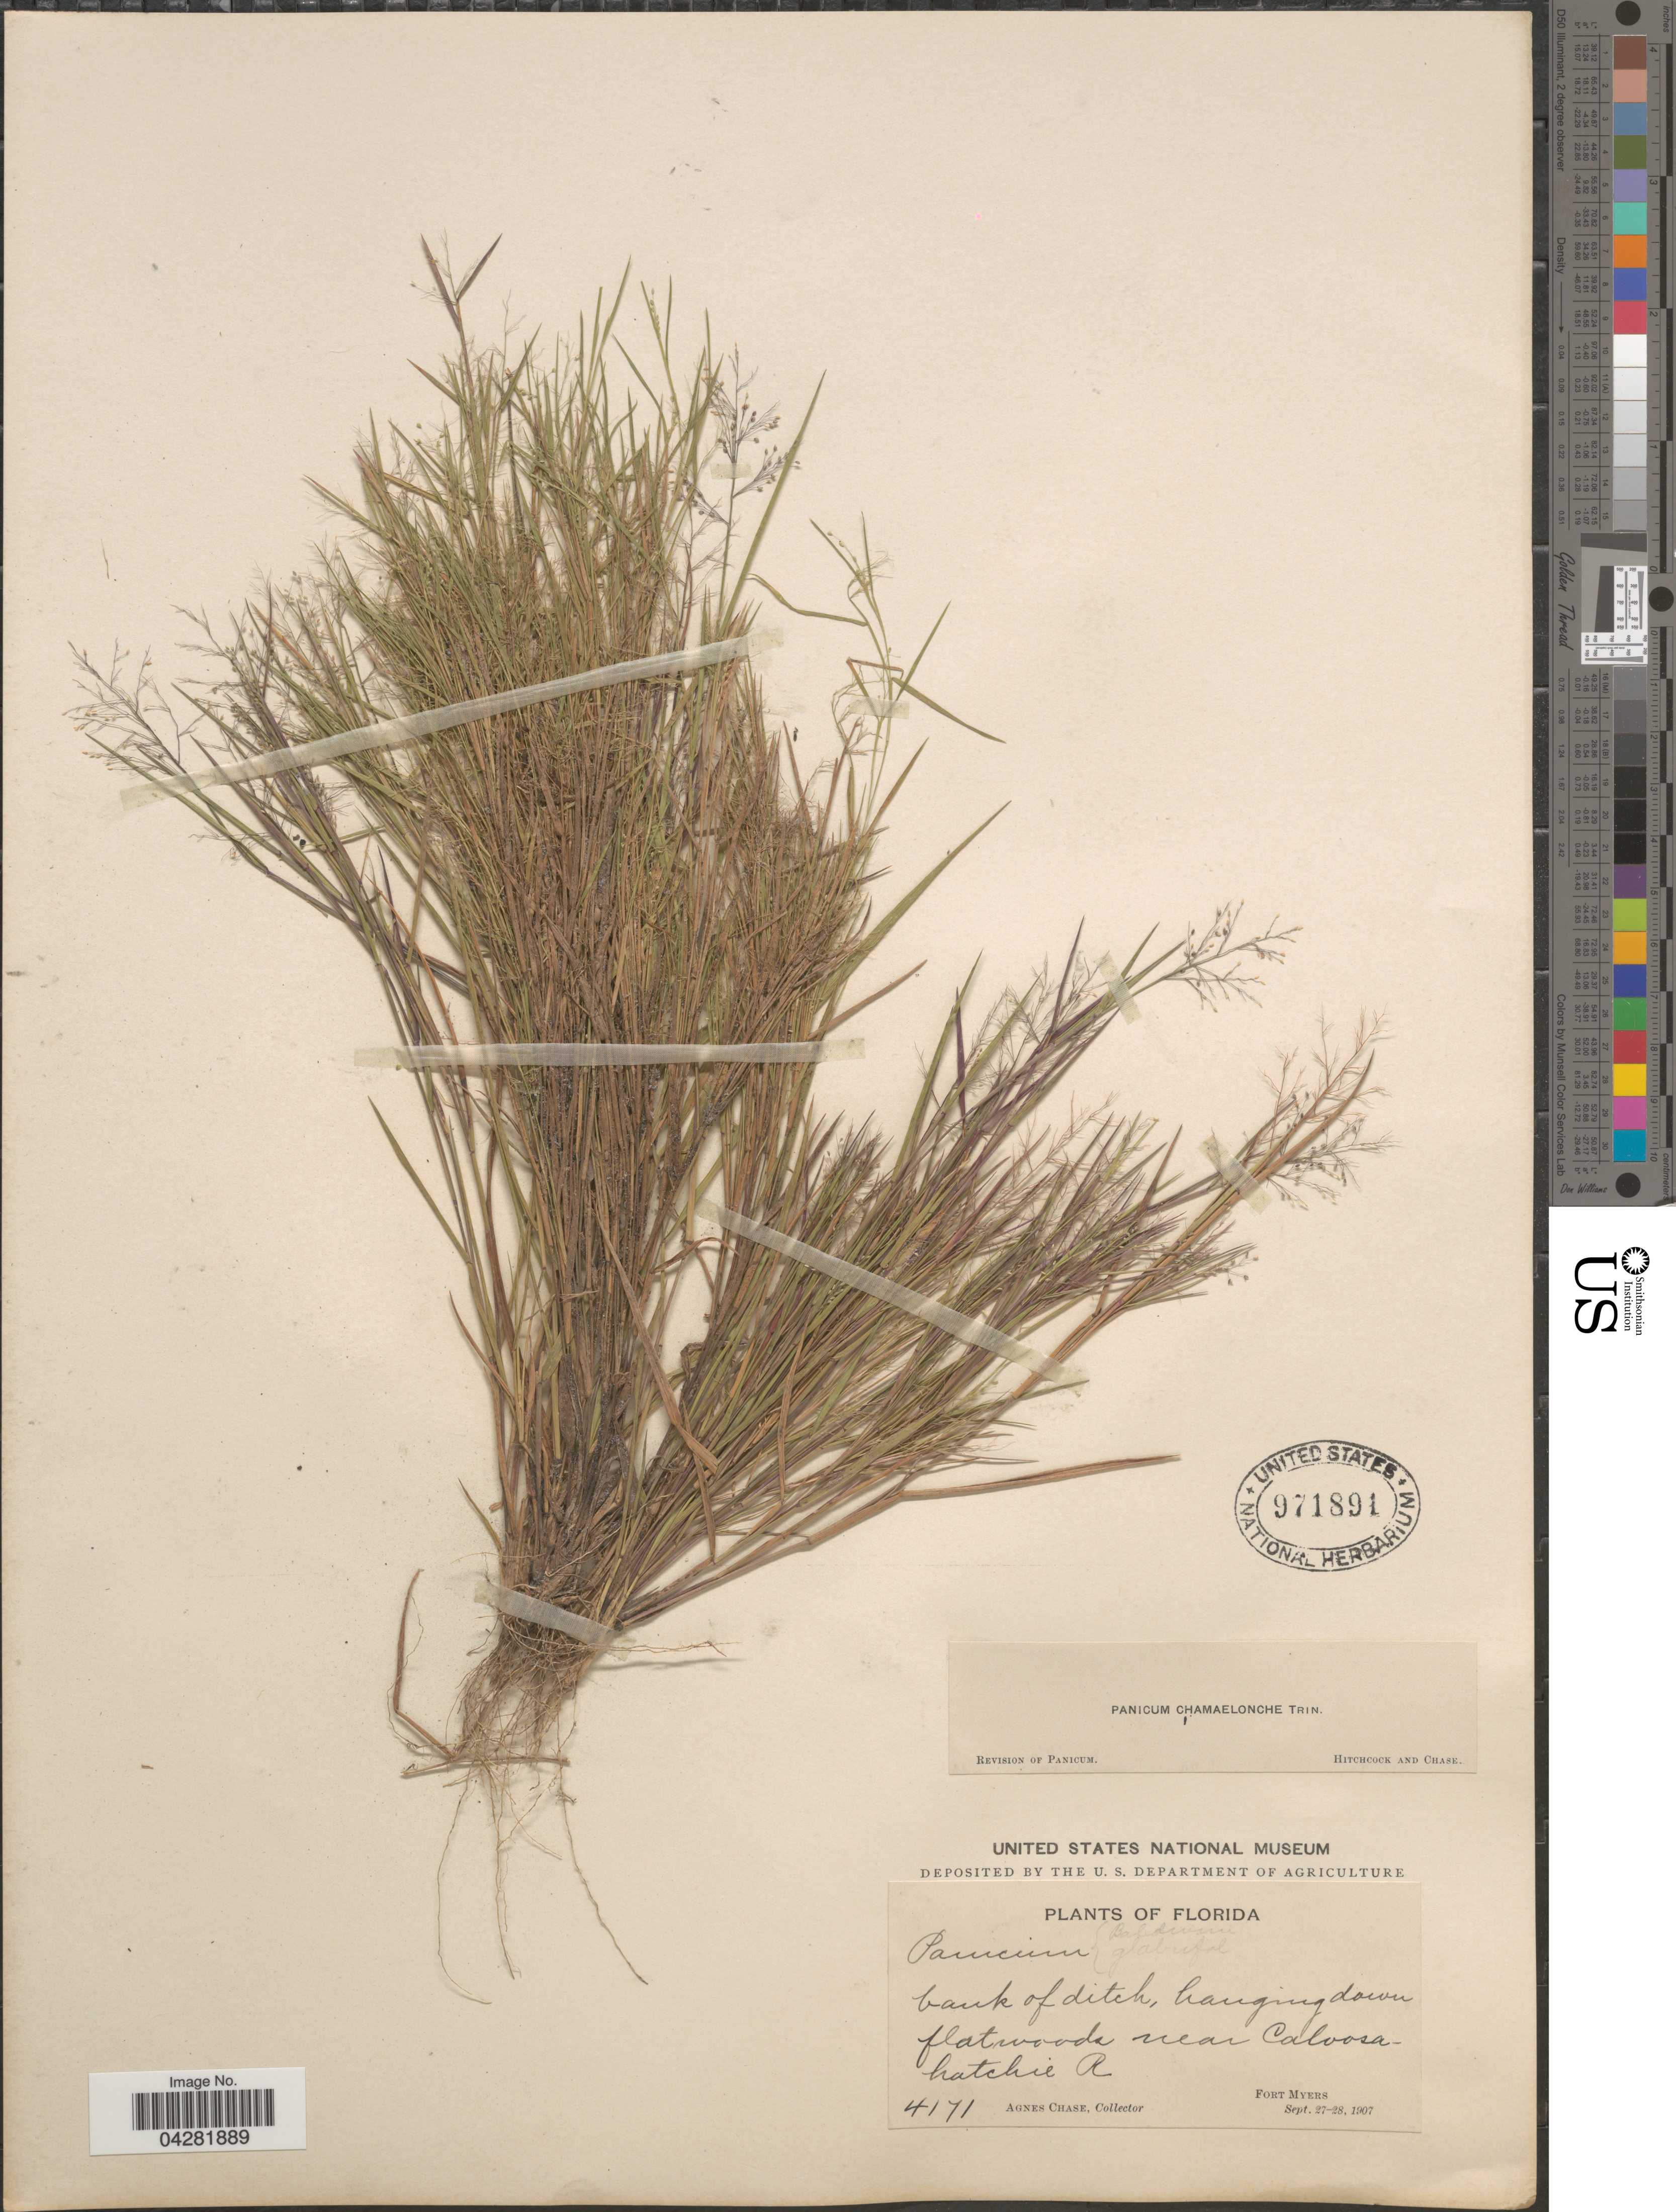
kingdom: Plantae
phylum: Tracheophyta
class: Liliopsida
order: Poales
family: Poaceae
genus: Dichanthelium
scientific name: Dichanthelium ensifolium var. ensifolium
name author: (Baldwin ex Elliot) Gould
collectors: A. Chase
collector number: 4171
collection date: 1907-09-27/1907-09-28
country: United States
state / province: Florida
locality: Near Caloosahatchee R. Fort Myers.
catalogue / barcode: US 971891